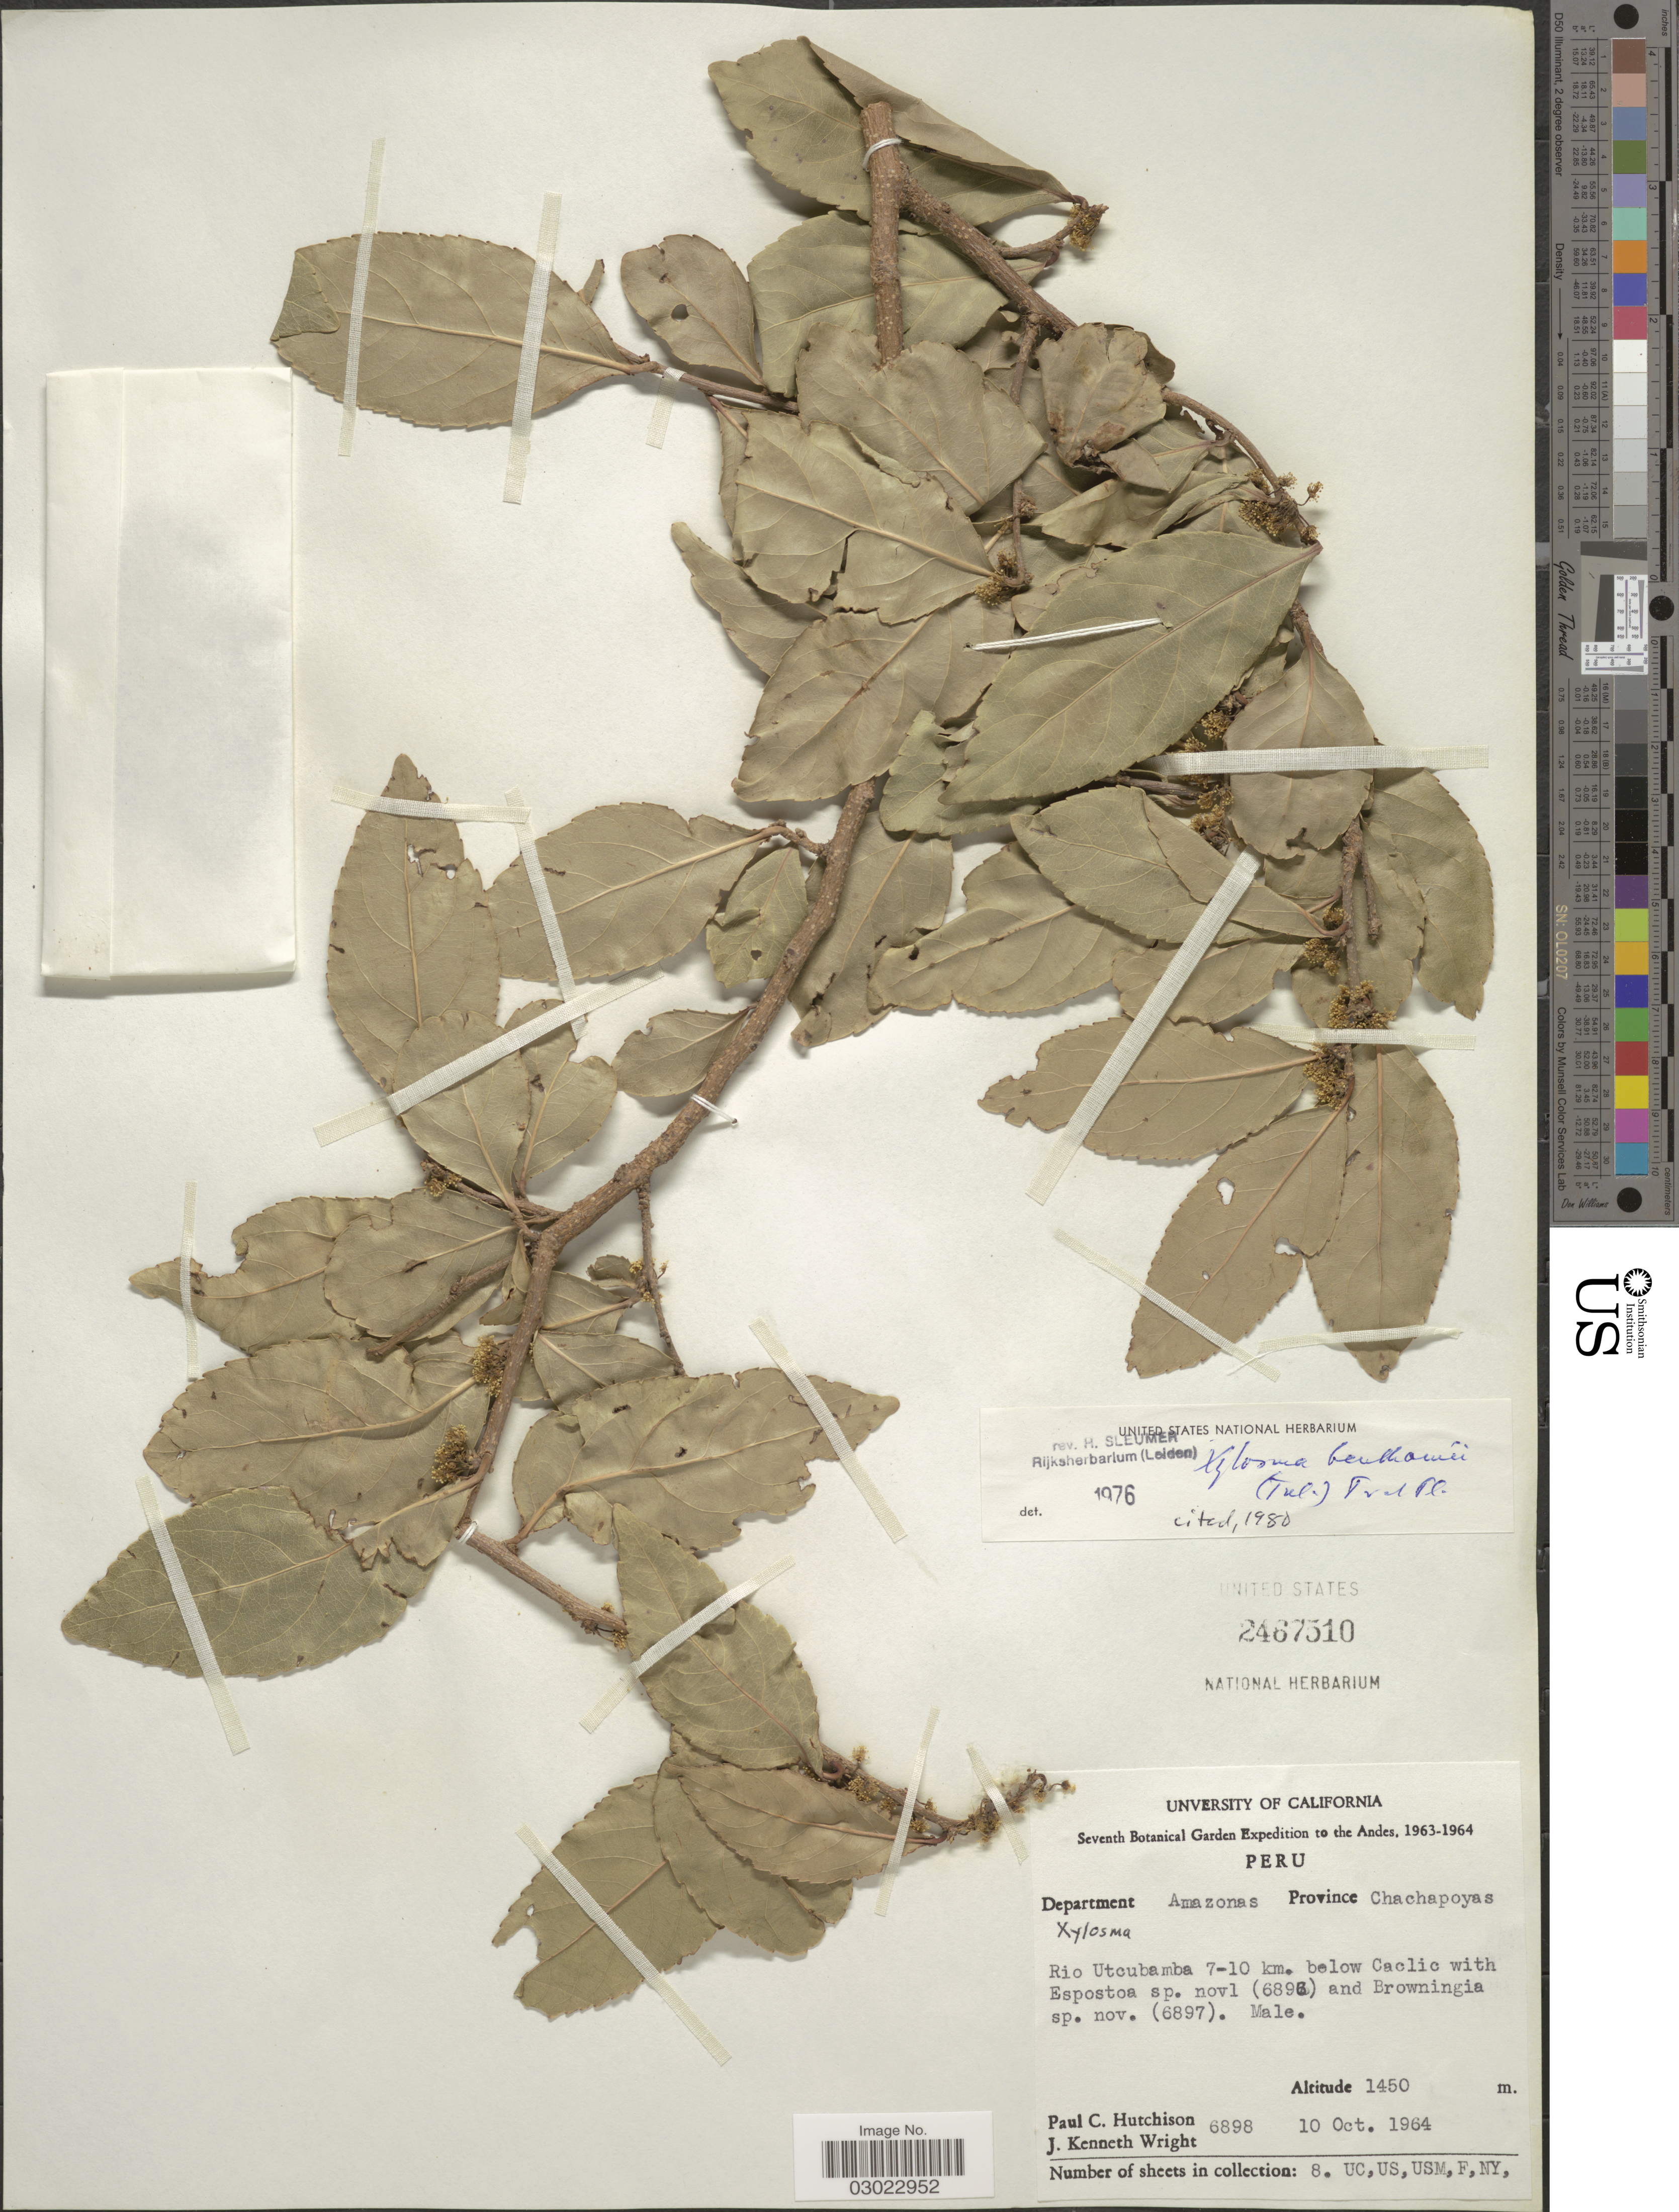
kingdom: Plantae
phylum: Tracheophyta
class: Magnoliopsida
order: Malpighiales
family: Salicaceae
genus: Xylosma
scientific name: Xylosma benthamii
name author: (Tul.) Triana & Planch.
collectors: P. C. Hutchison & J. K. Wright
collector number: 6898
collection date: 1964-10-10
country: Peru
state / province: Amazonas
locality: Andes. Department Amazonas. Province Chachapoyas. Rio Utcubamba 7-10 km. below Caclic.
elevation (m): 1450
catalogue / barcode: US 2467510